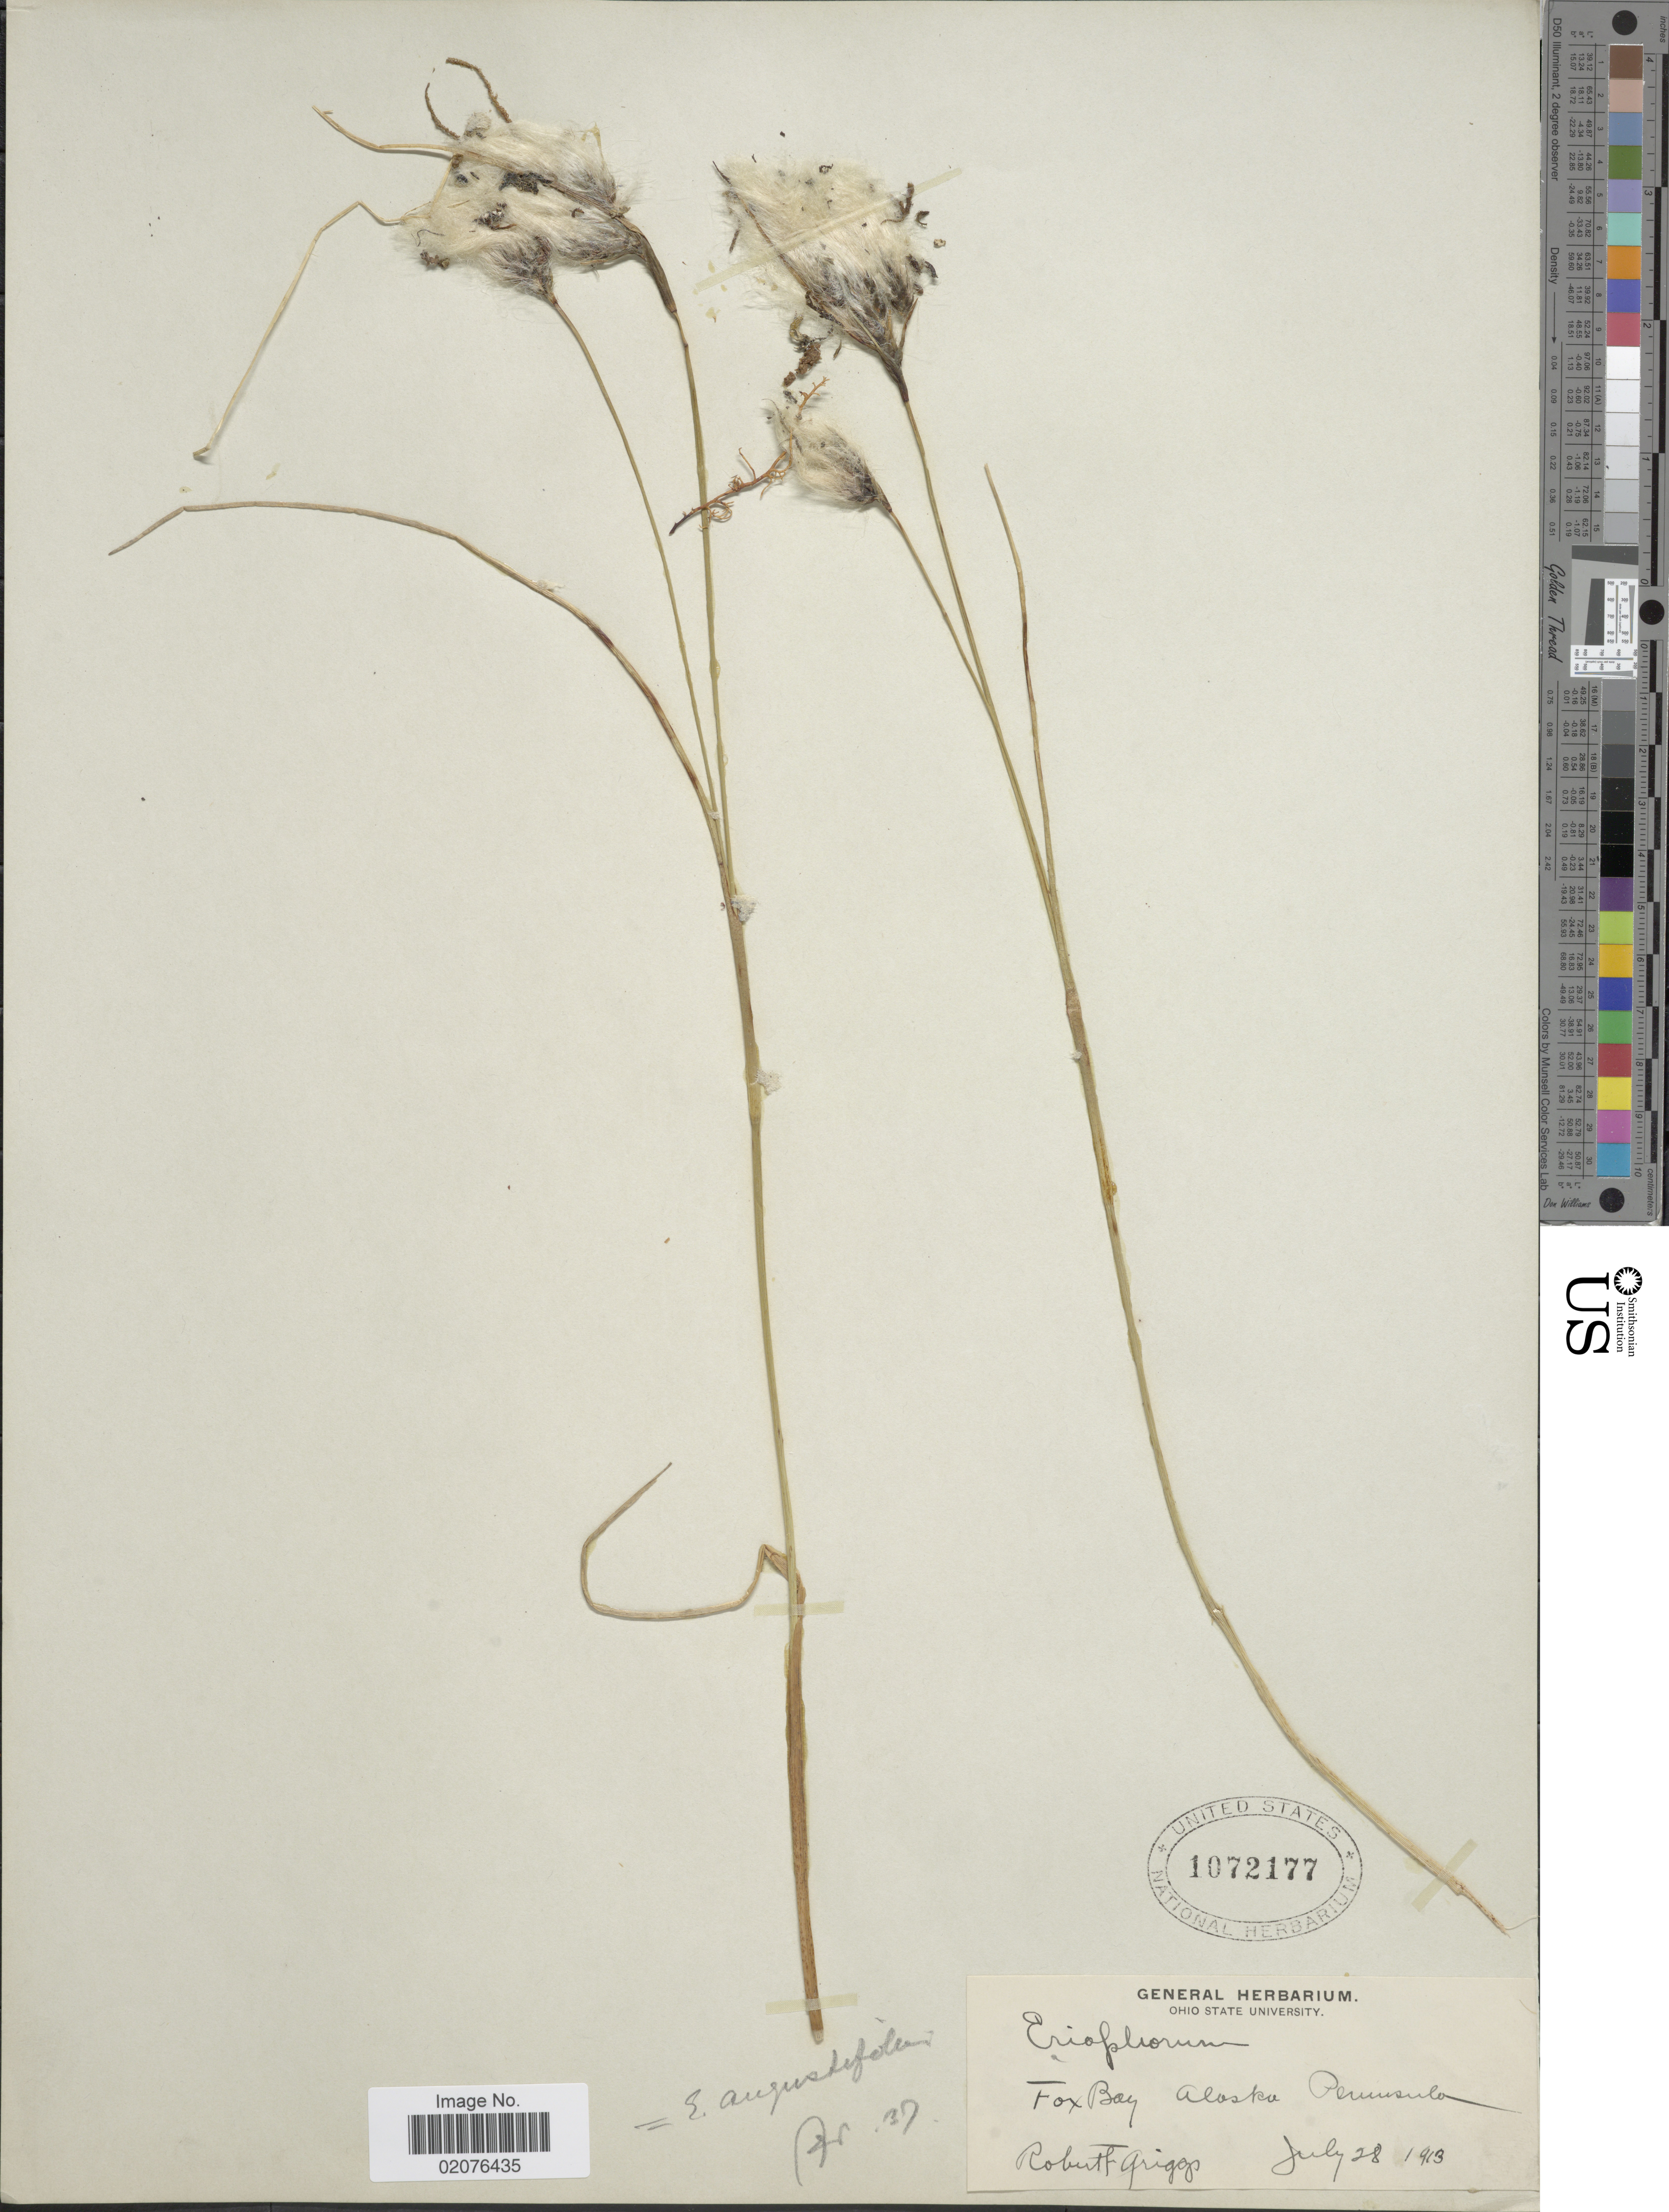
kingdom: Plantae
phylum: Tracheophyta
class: Liliopsida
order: Poales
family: Cyperaceae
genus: Eriophorum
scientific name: Eriophorum angustifolium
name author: Honck.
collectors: R. F. Griggs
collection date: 1913-07-28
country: United States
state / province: Alaska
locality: Fox Bay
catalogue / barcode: US 1072177